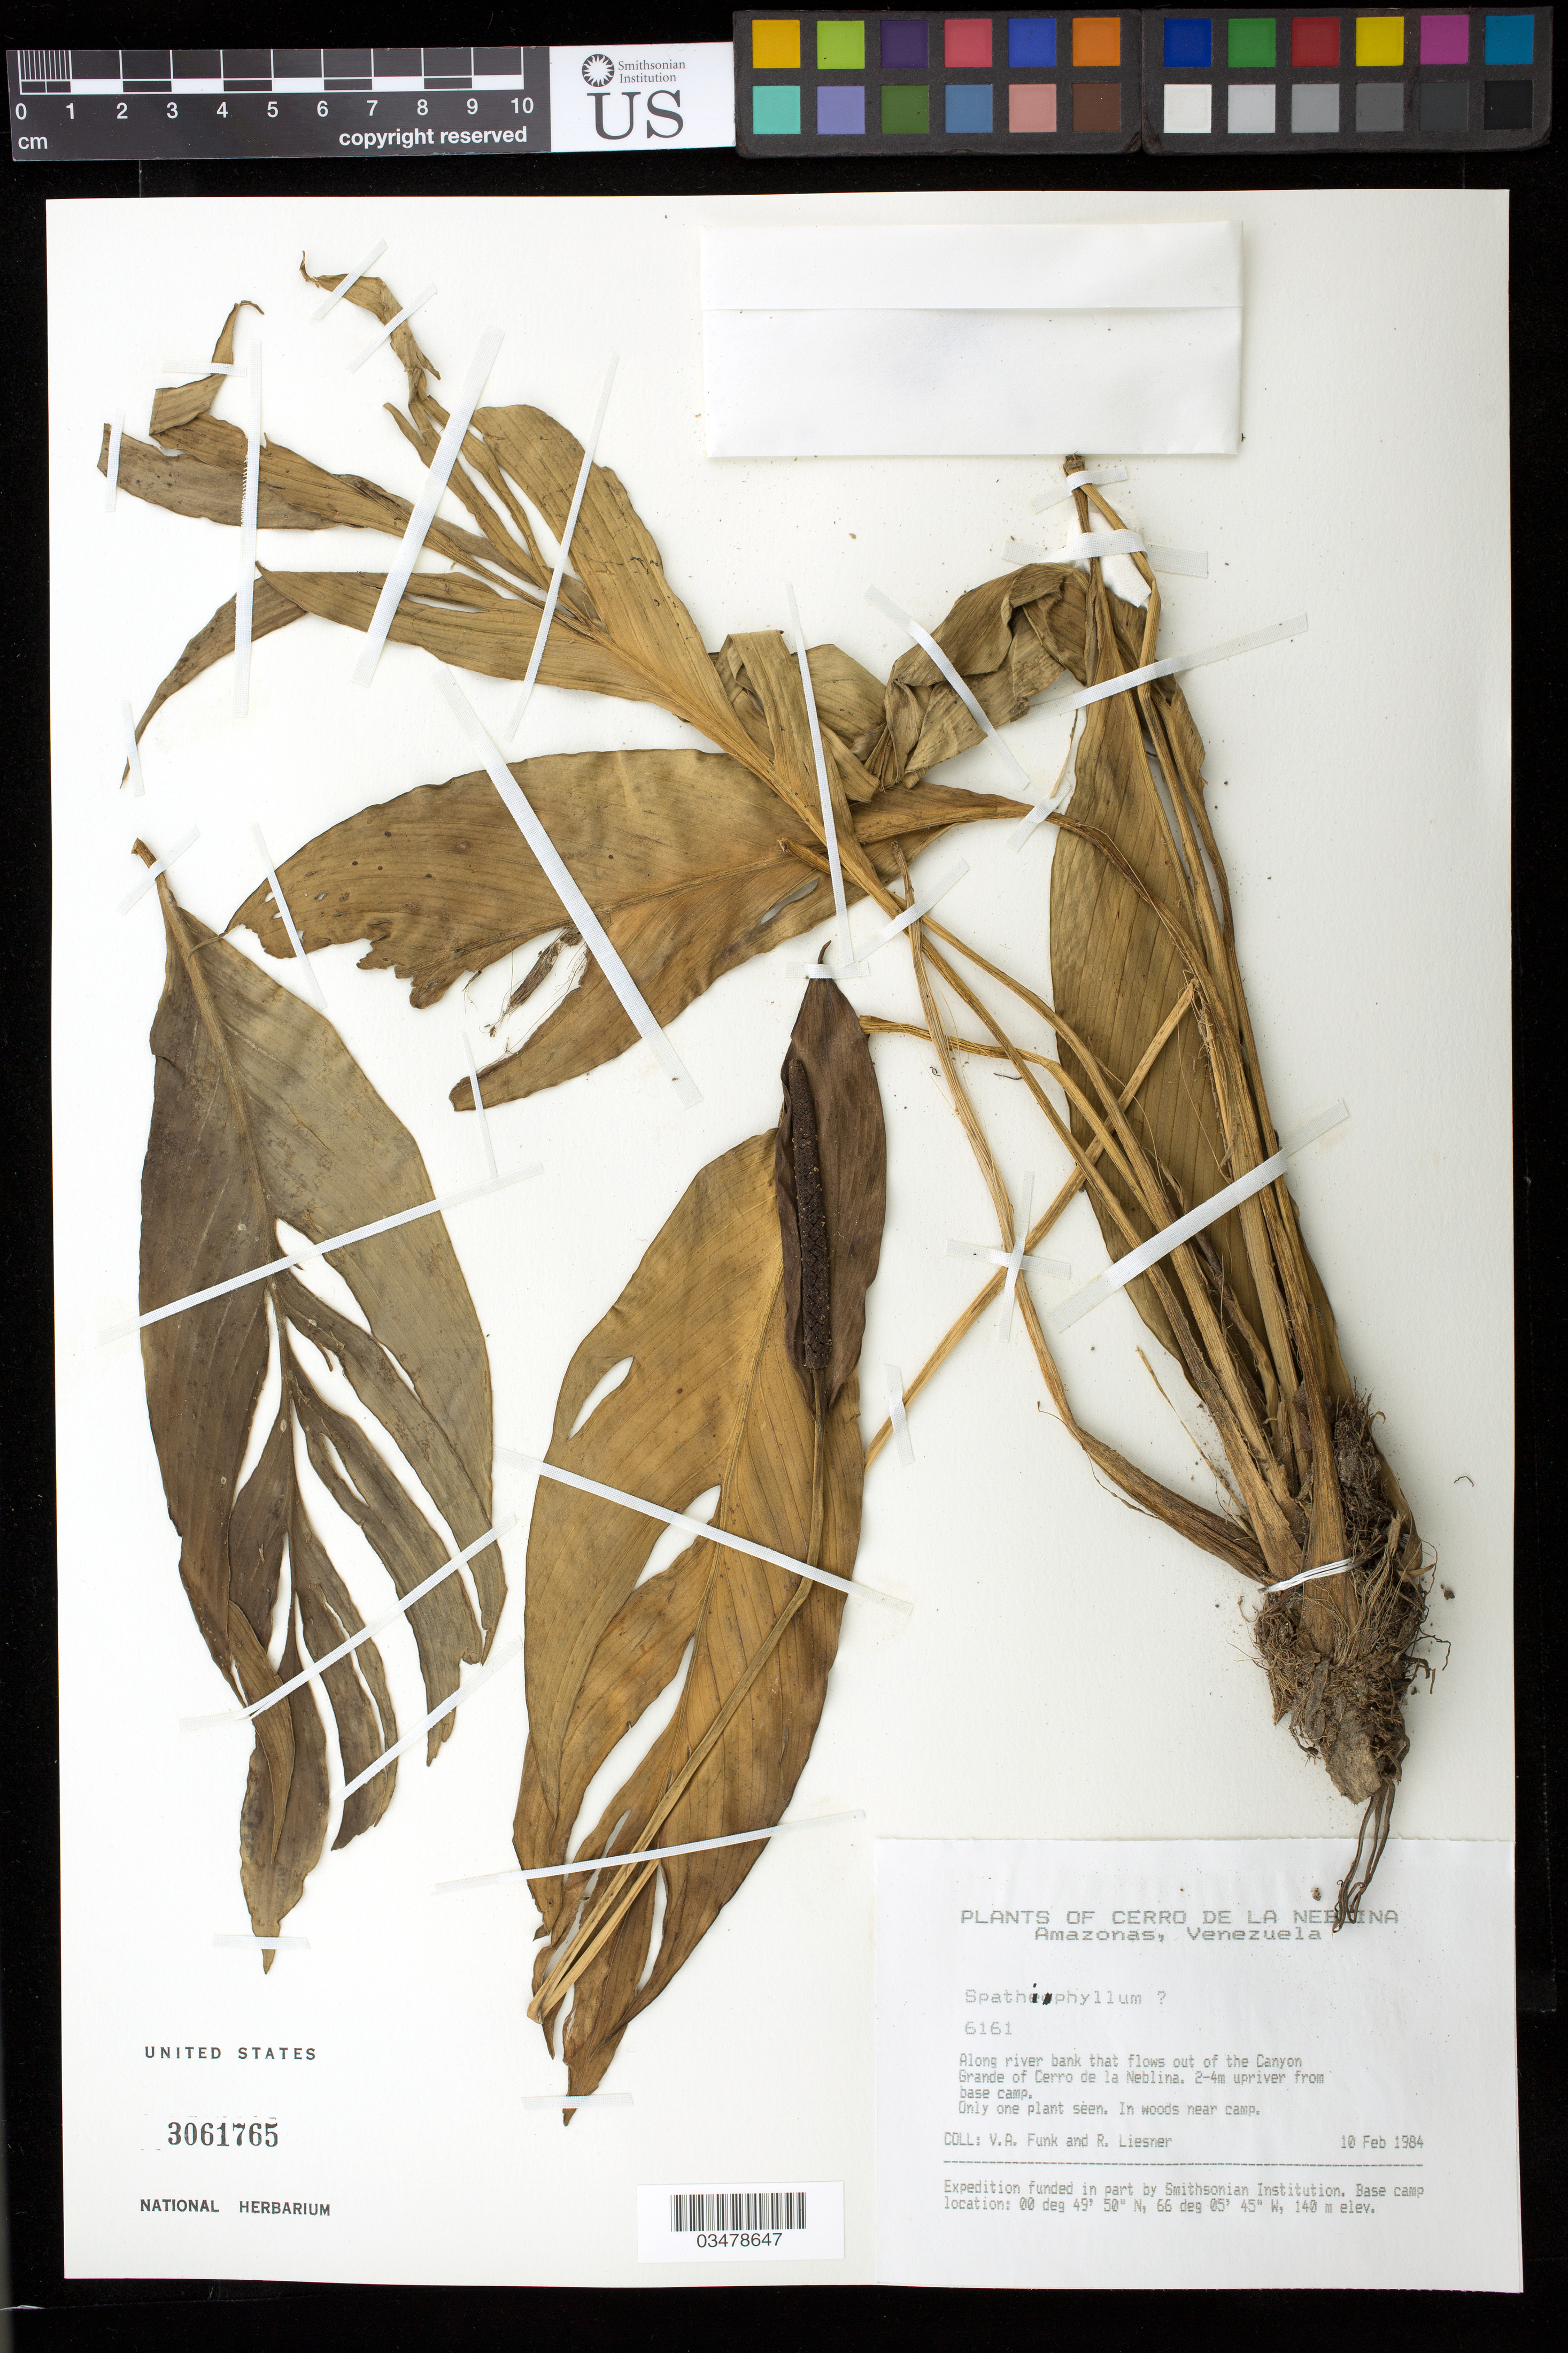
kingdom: Plantae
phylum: Tracheophyta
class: Liliopsida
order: Alismatales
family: Araceae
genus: Spathiphyllum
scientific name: Spathiphyllum sp.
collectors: V. Funk & R. L. Liesner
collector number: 6161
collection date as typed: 10 Feb 1984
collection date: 1984-02-10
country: Venezuela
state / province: Amazonas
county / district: Río Negro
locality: Canyon Grande, Cerro de la Neblina, 2-4 km upriver from base camp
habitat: In woods near camp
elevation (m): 140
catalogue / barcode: US 3061765